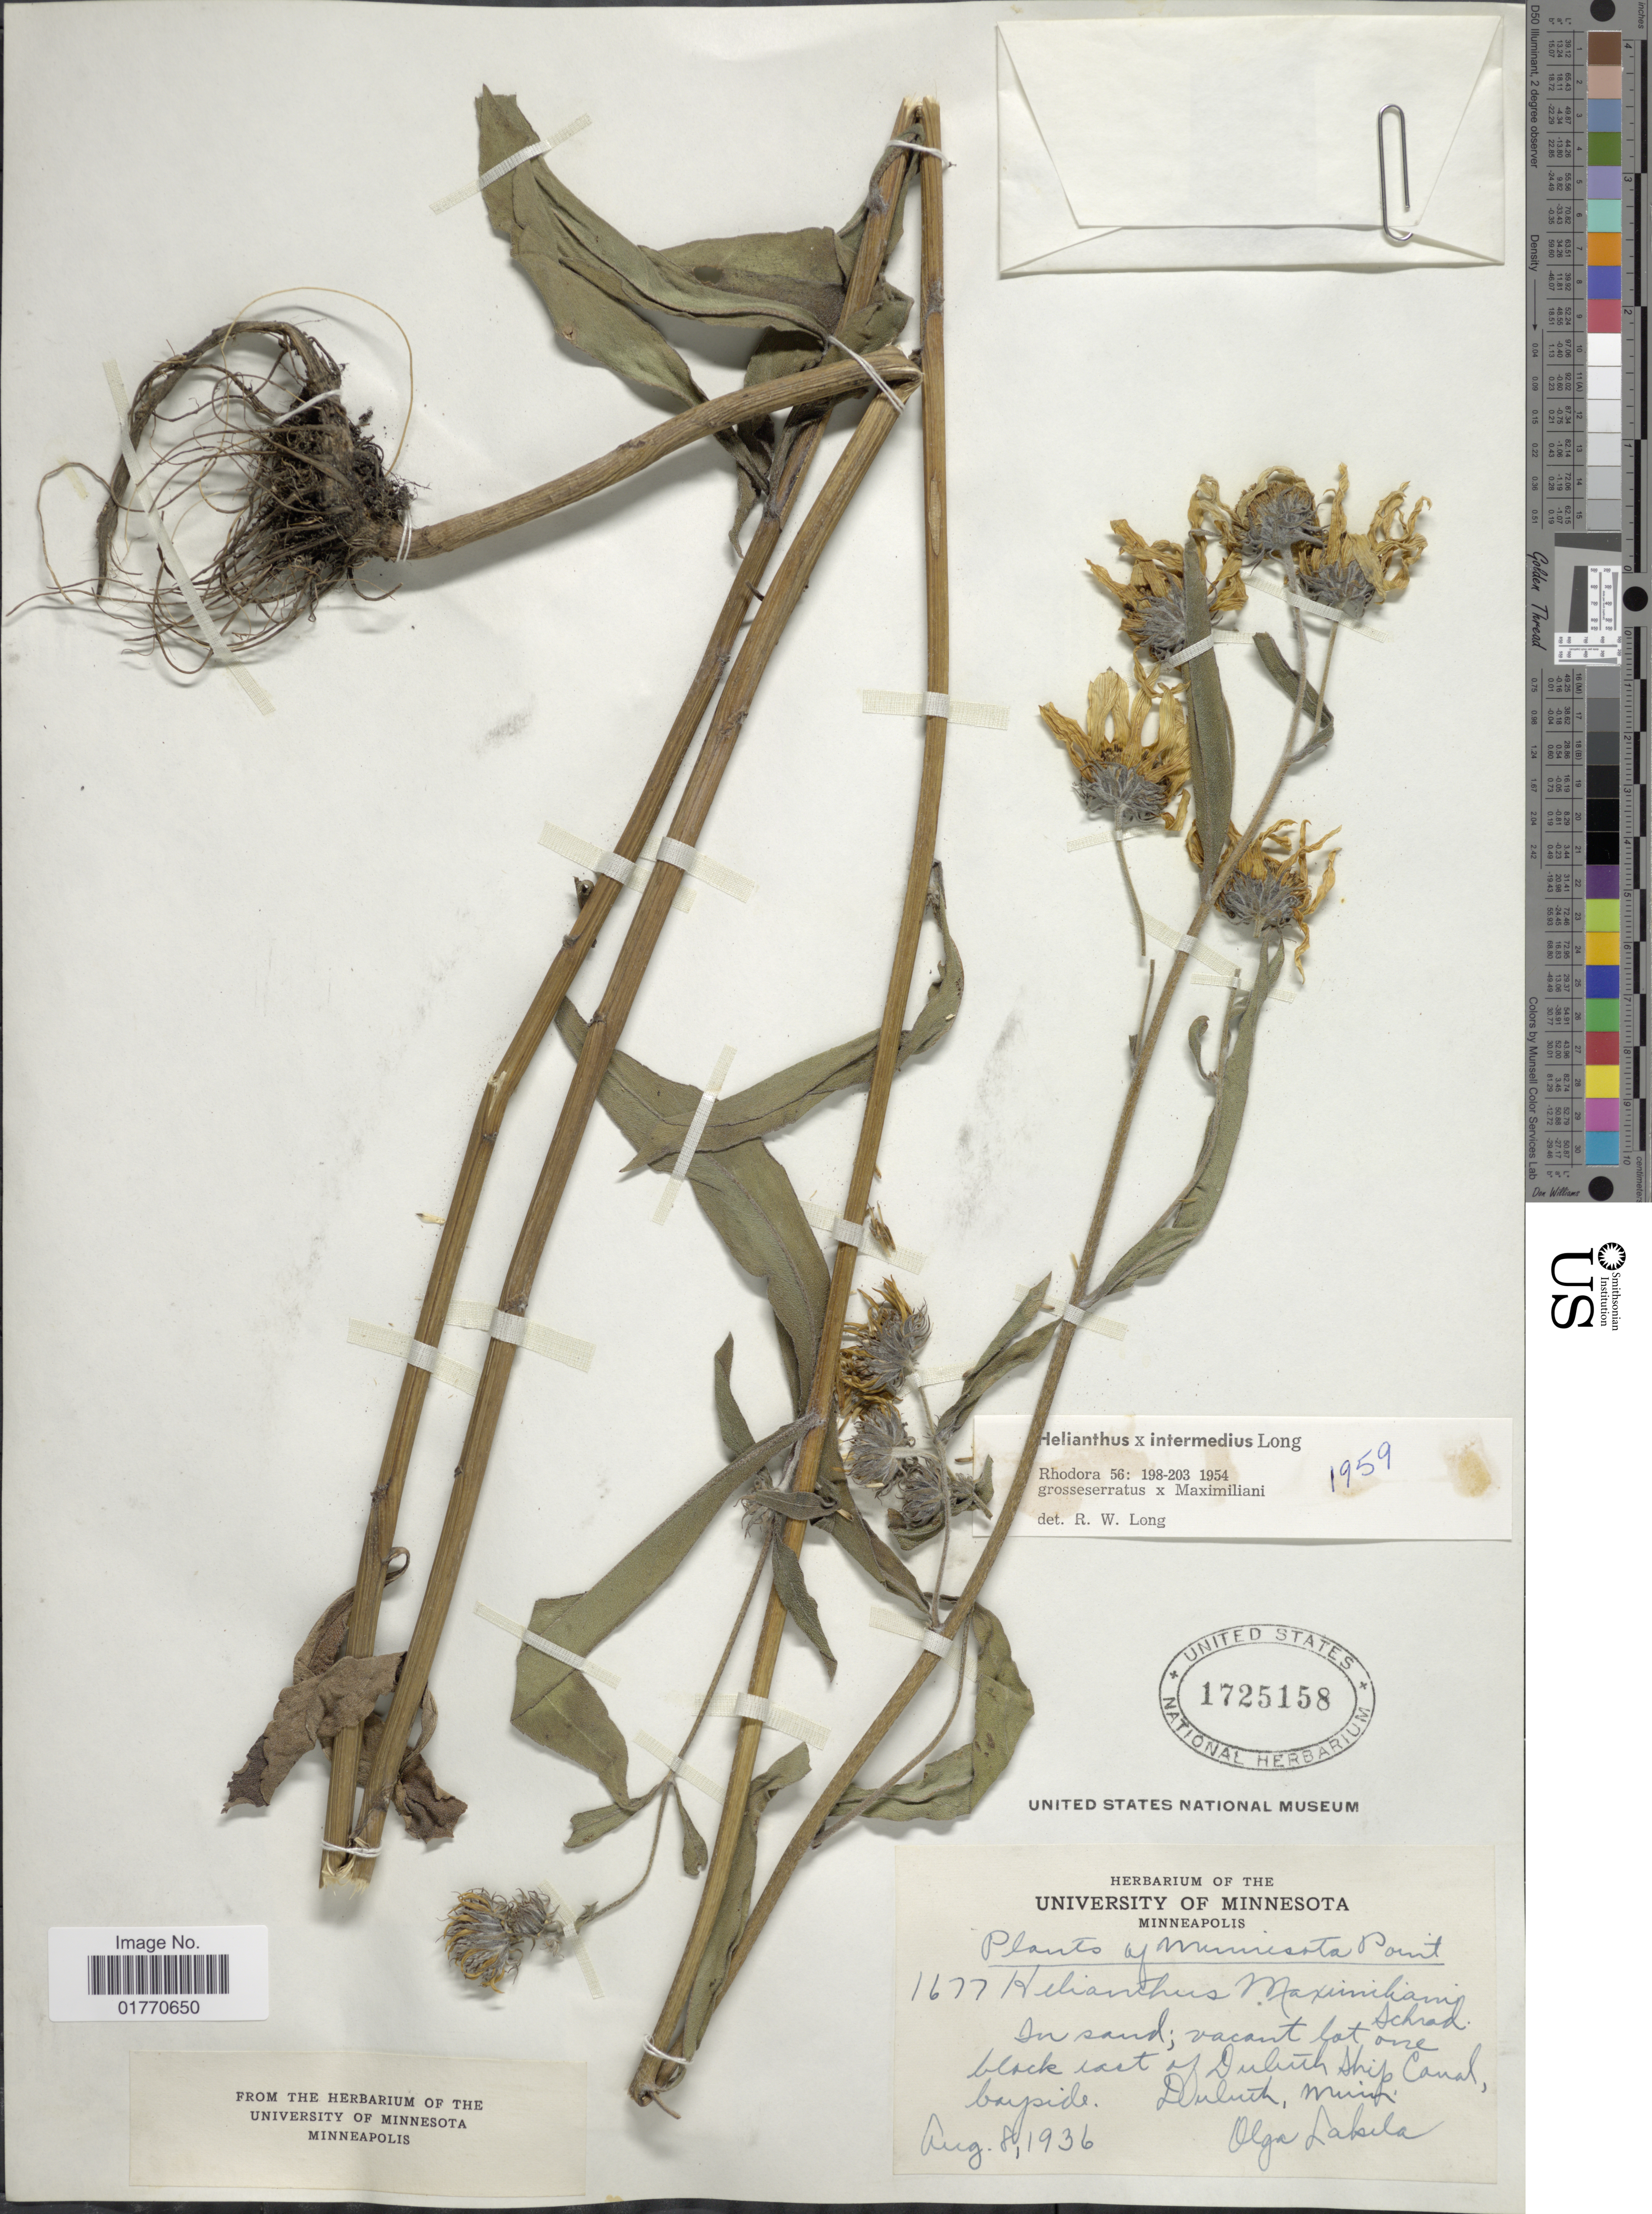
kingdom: Plantae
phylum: Tracheophyta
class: Magnoliopsida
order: Asterales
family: Asteraceae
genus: Helianthus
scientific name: Helianthus intermedius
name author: Long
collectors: O. K. Lakela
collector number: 1677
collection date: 1936-08-08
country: United States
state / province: Minnesota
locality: East of Dubuh ship Canal, bayside, Duluth.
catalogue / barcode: US 1725158